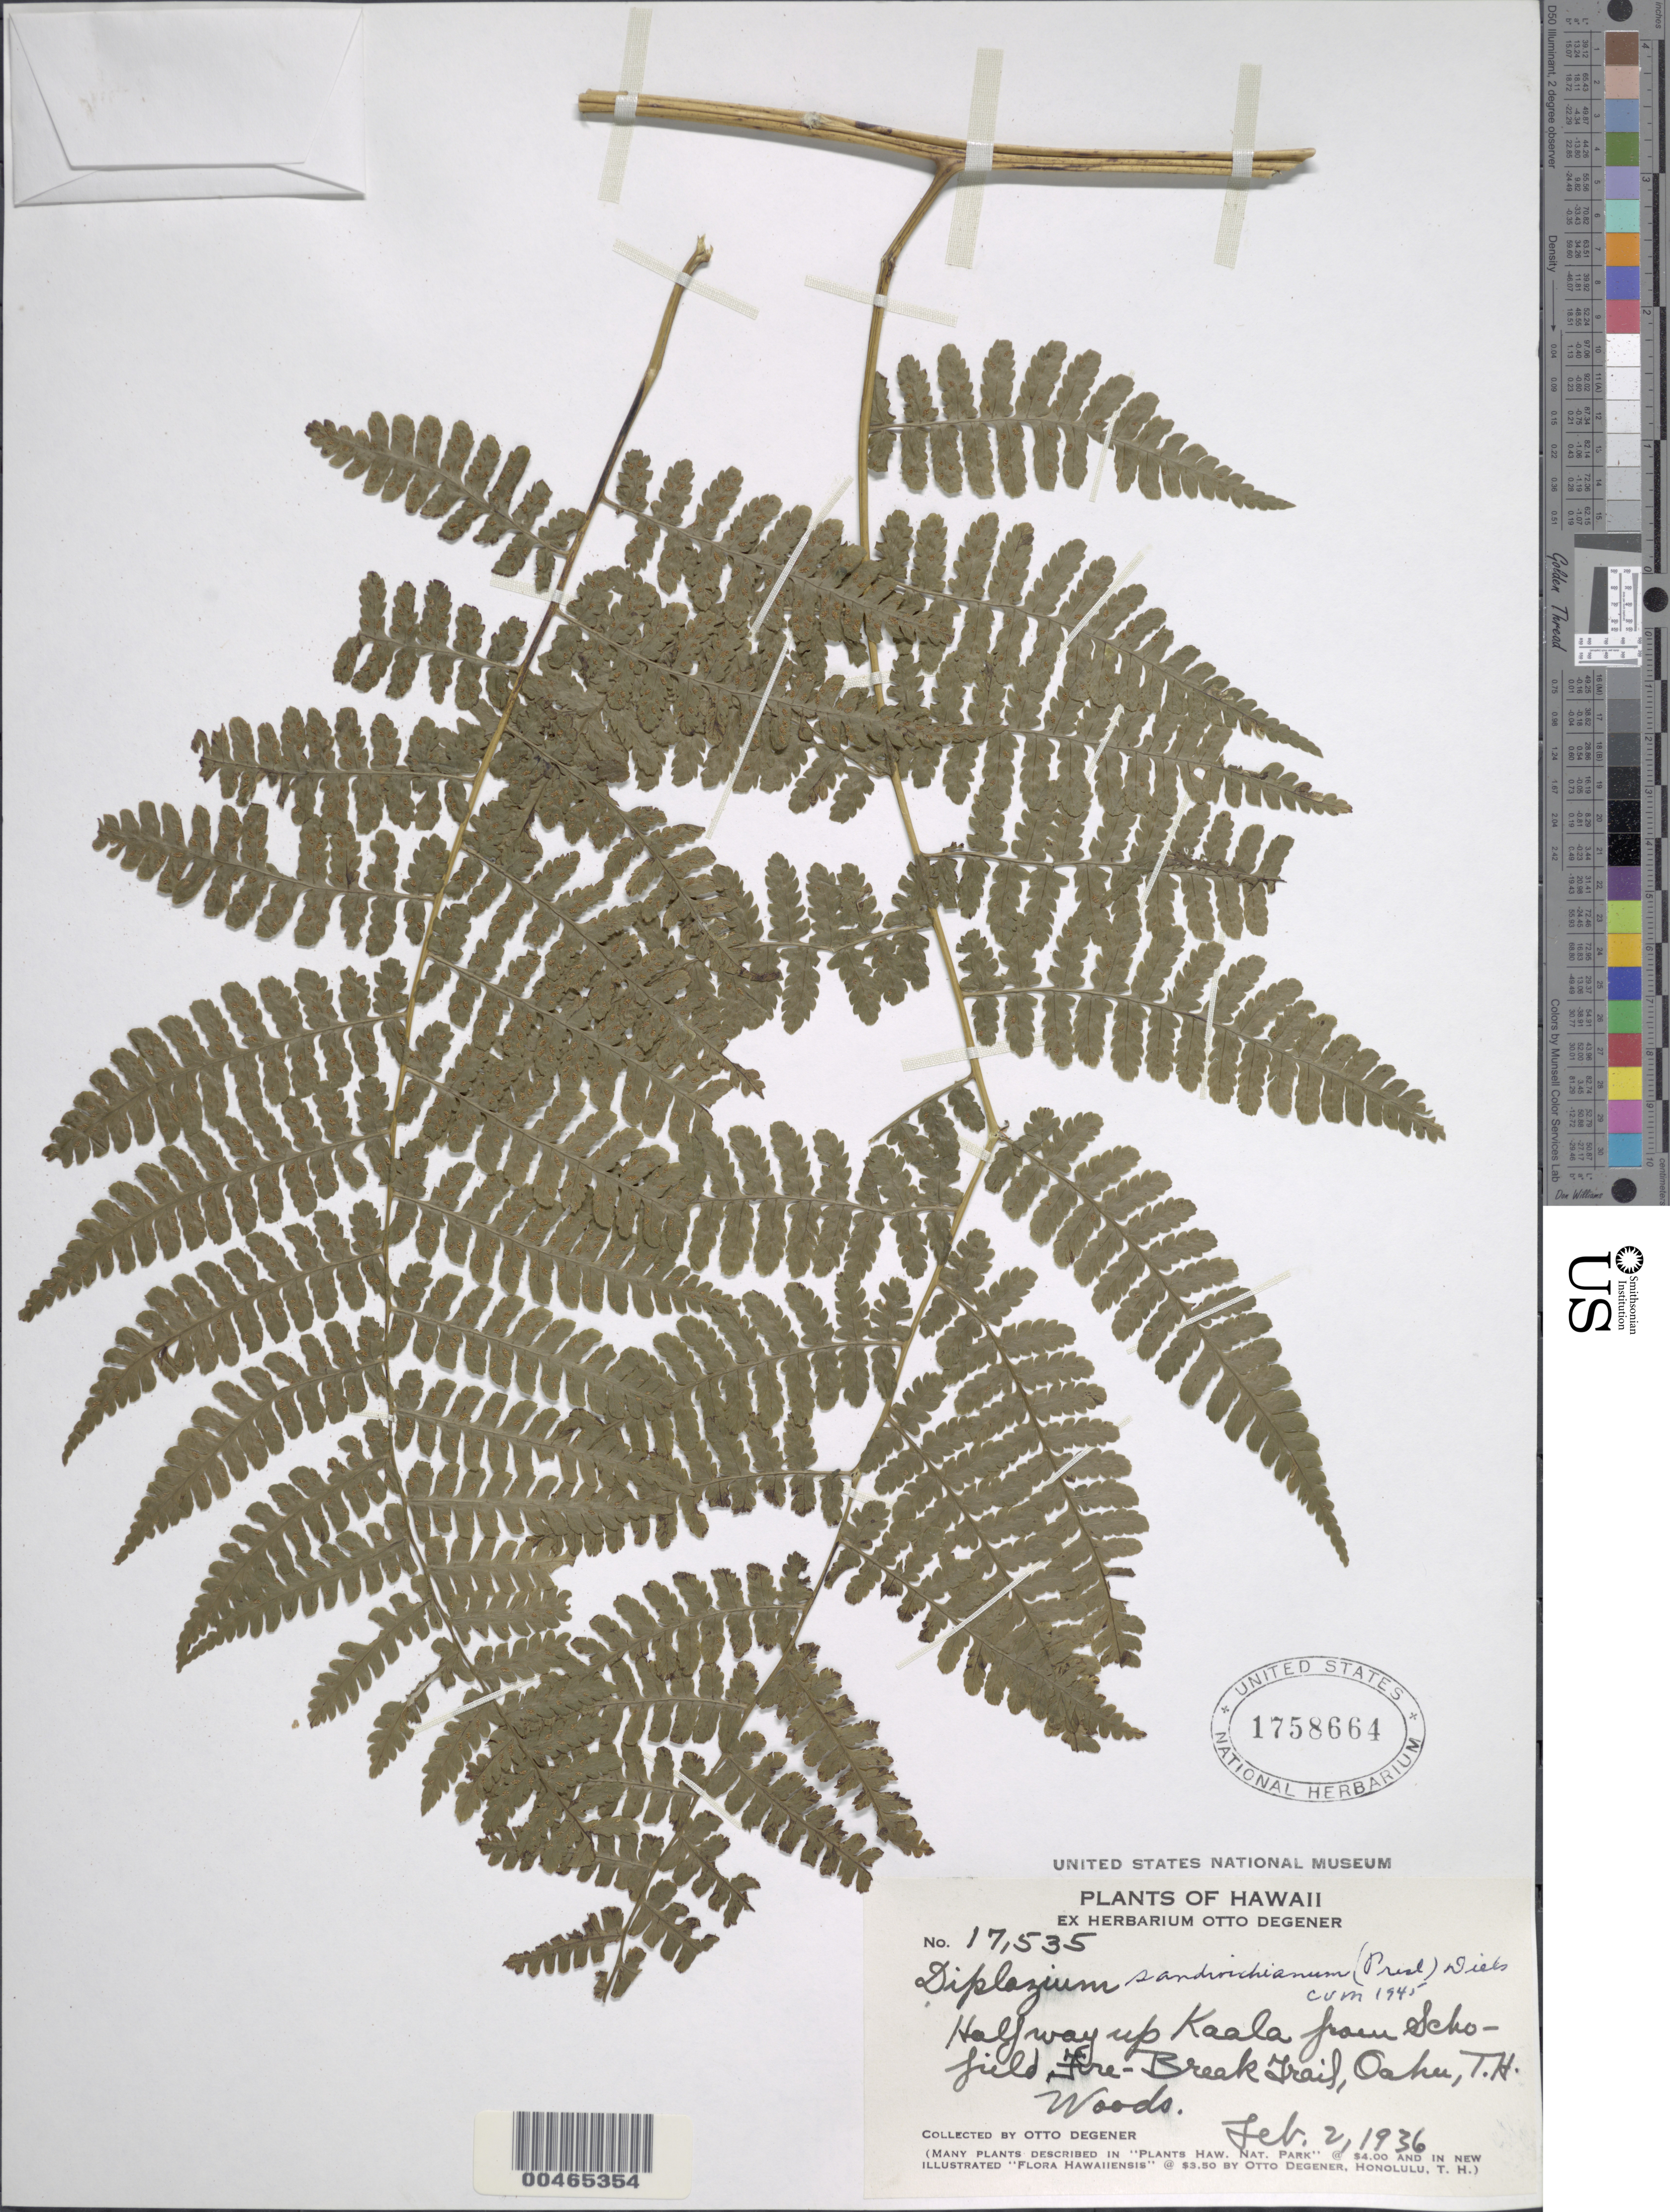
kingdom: Plantae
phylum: Tracheophyta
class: Polypodiopsida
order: Polypodiales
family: Athyriaceae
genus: Diplazium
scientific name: Diplazium sandwichianum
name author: (C. Presl) Diels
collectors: O. Degener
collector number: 17535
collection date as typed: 2 Feb 1936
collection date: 1936-02-02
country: United States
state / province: Hawaii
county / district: Honolulu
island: Oahu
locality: Halfway up Kaala from Schofield Fire-Break Trail, Oahu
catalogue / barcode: US 1758664